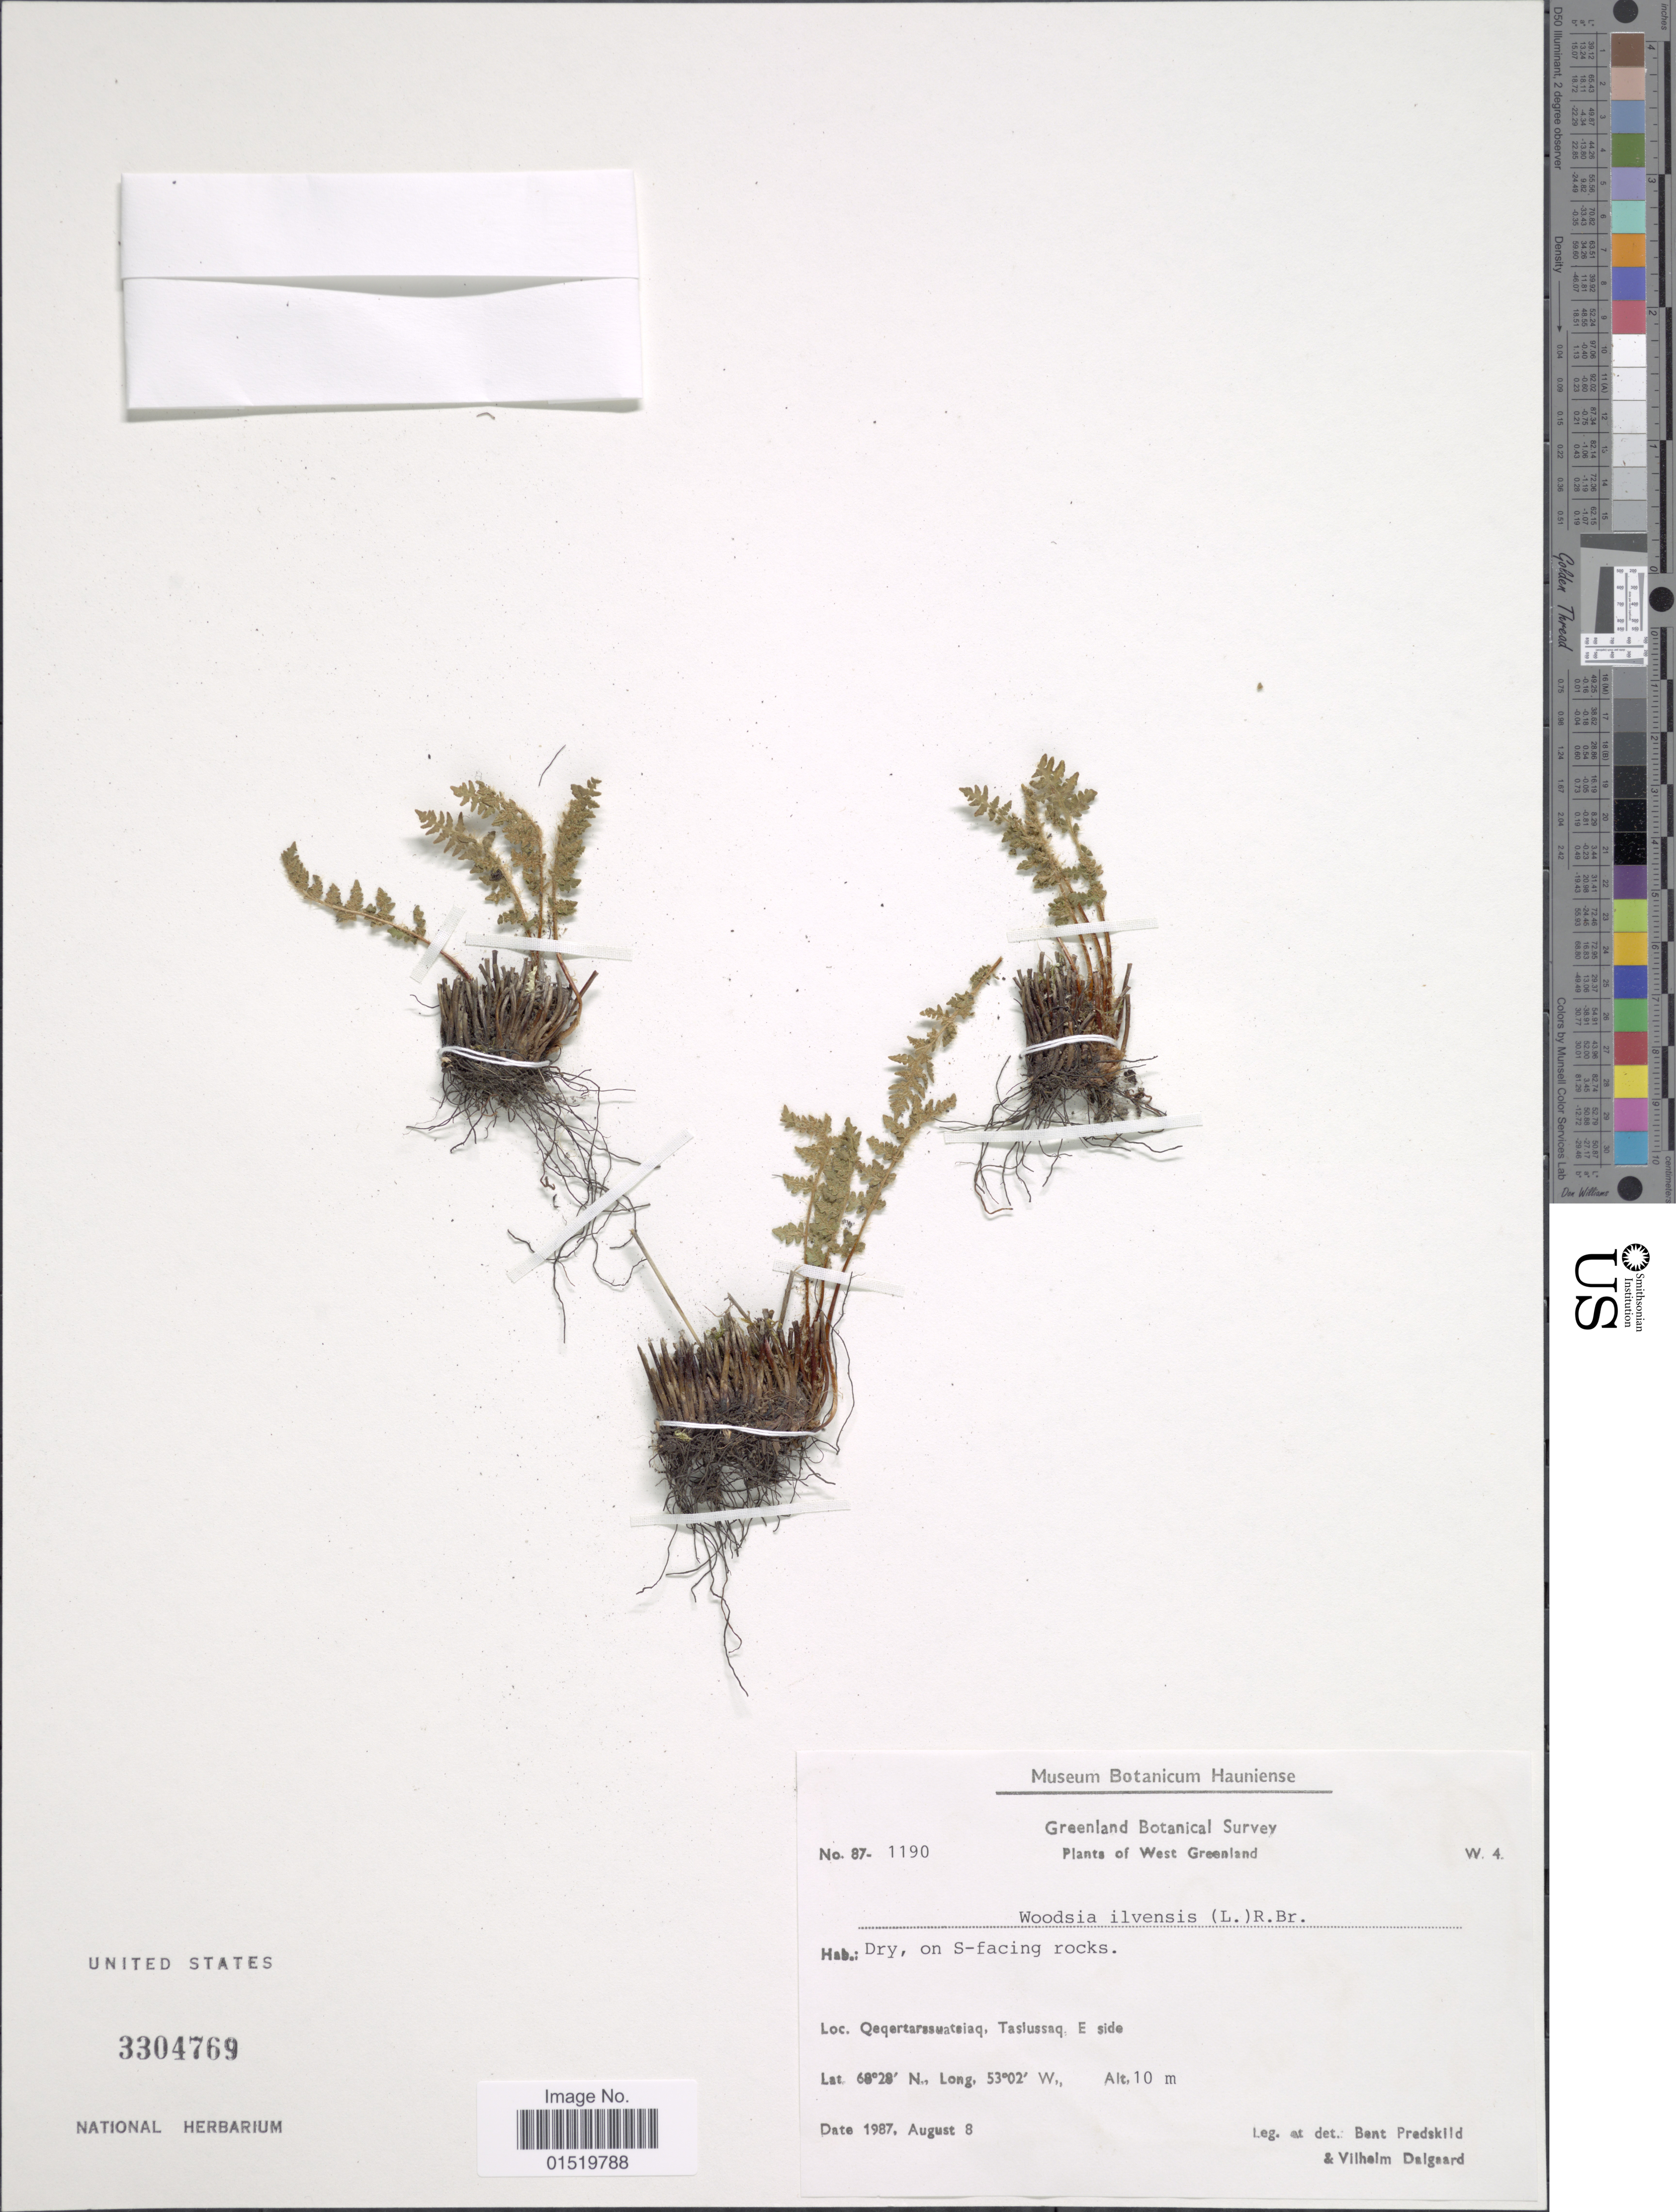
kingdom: Plantae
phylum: Tracheophyta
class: Polypodiopsida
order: Polypodiales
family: Woodsiaceae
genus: Woodsia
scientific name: Woodsia ilvensis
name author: (L.) R. Br.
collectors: B. Predskild & V. Dalgaard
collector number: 87-1190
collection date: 1987-08-08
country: Greenland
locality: West Greenland, Qeqertarssmatsiaq, Taslussaq, E side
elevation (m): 10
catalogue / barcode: US 3304769